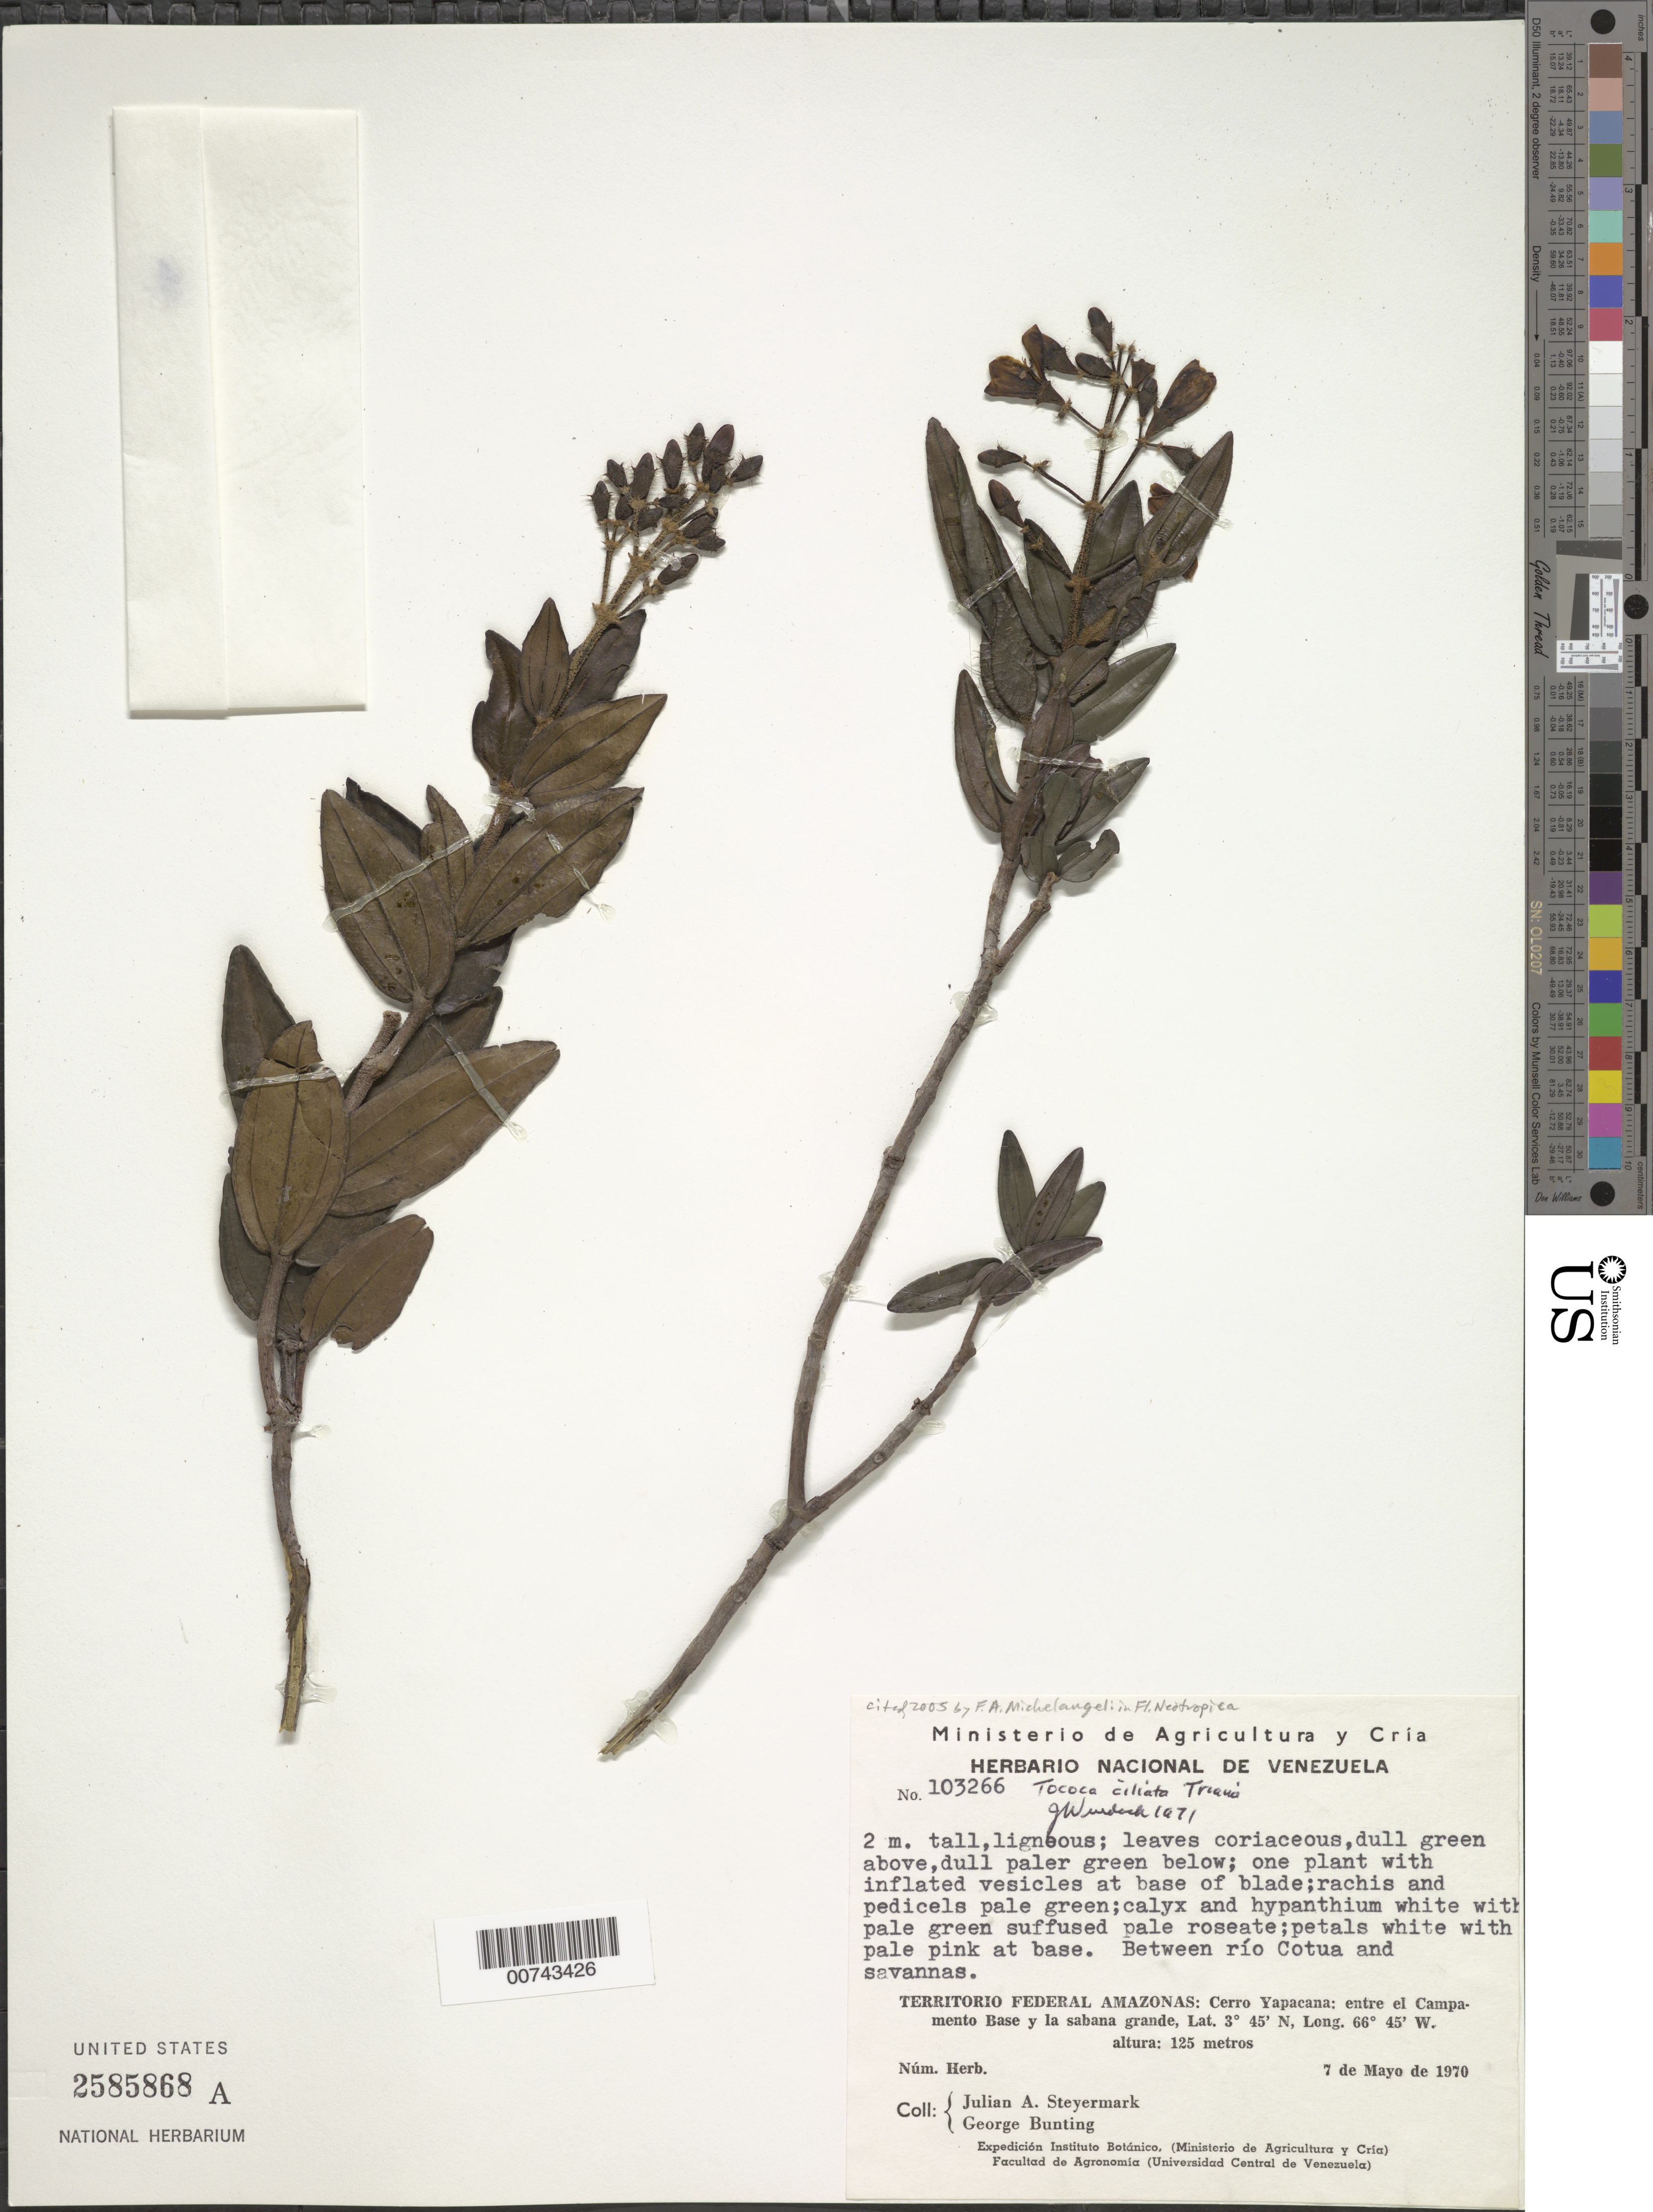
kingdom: Plantae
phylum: Tracheophyta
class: Magnoliopsida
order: Myrtales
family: Melastomataceae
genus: Tococa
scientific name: Tococa ciliata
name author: Triana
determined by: Wurdack, John J., (US), US (UNITED STATES)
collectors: J. Steyermark & G. S. Bunting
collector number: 103266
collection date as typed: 7-May-70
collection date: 1970-05-07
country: Venezuela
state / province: Amazonas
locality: Cerro Yapacána, entre el Campamento Base y la sabana grande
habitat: Between rio Cotua and savanas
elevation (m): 125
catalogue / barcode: US 2585868